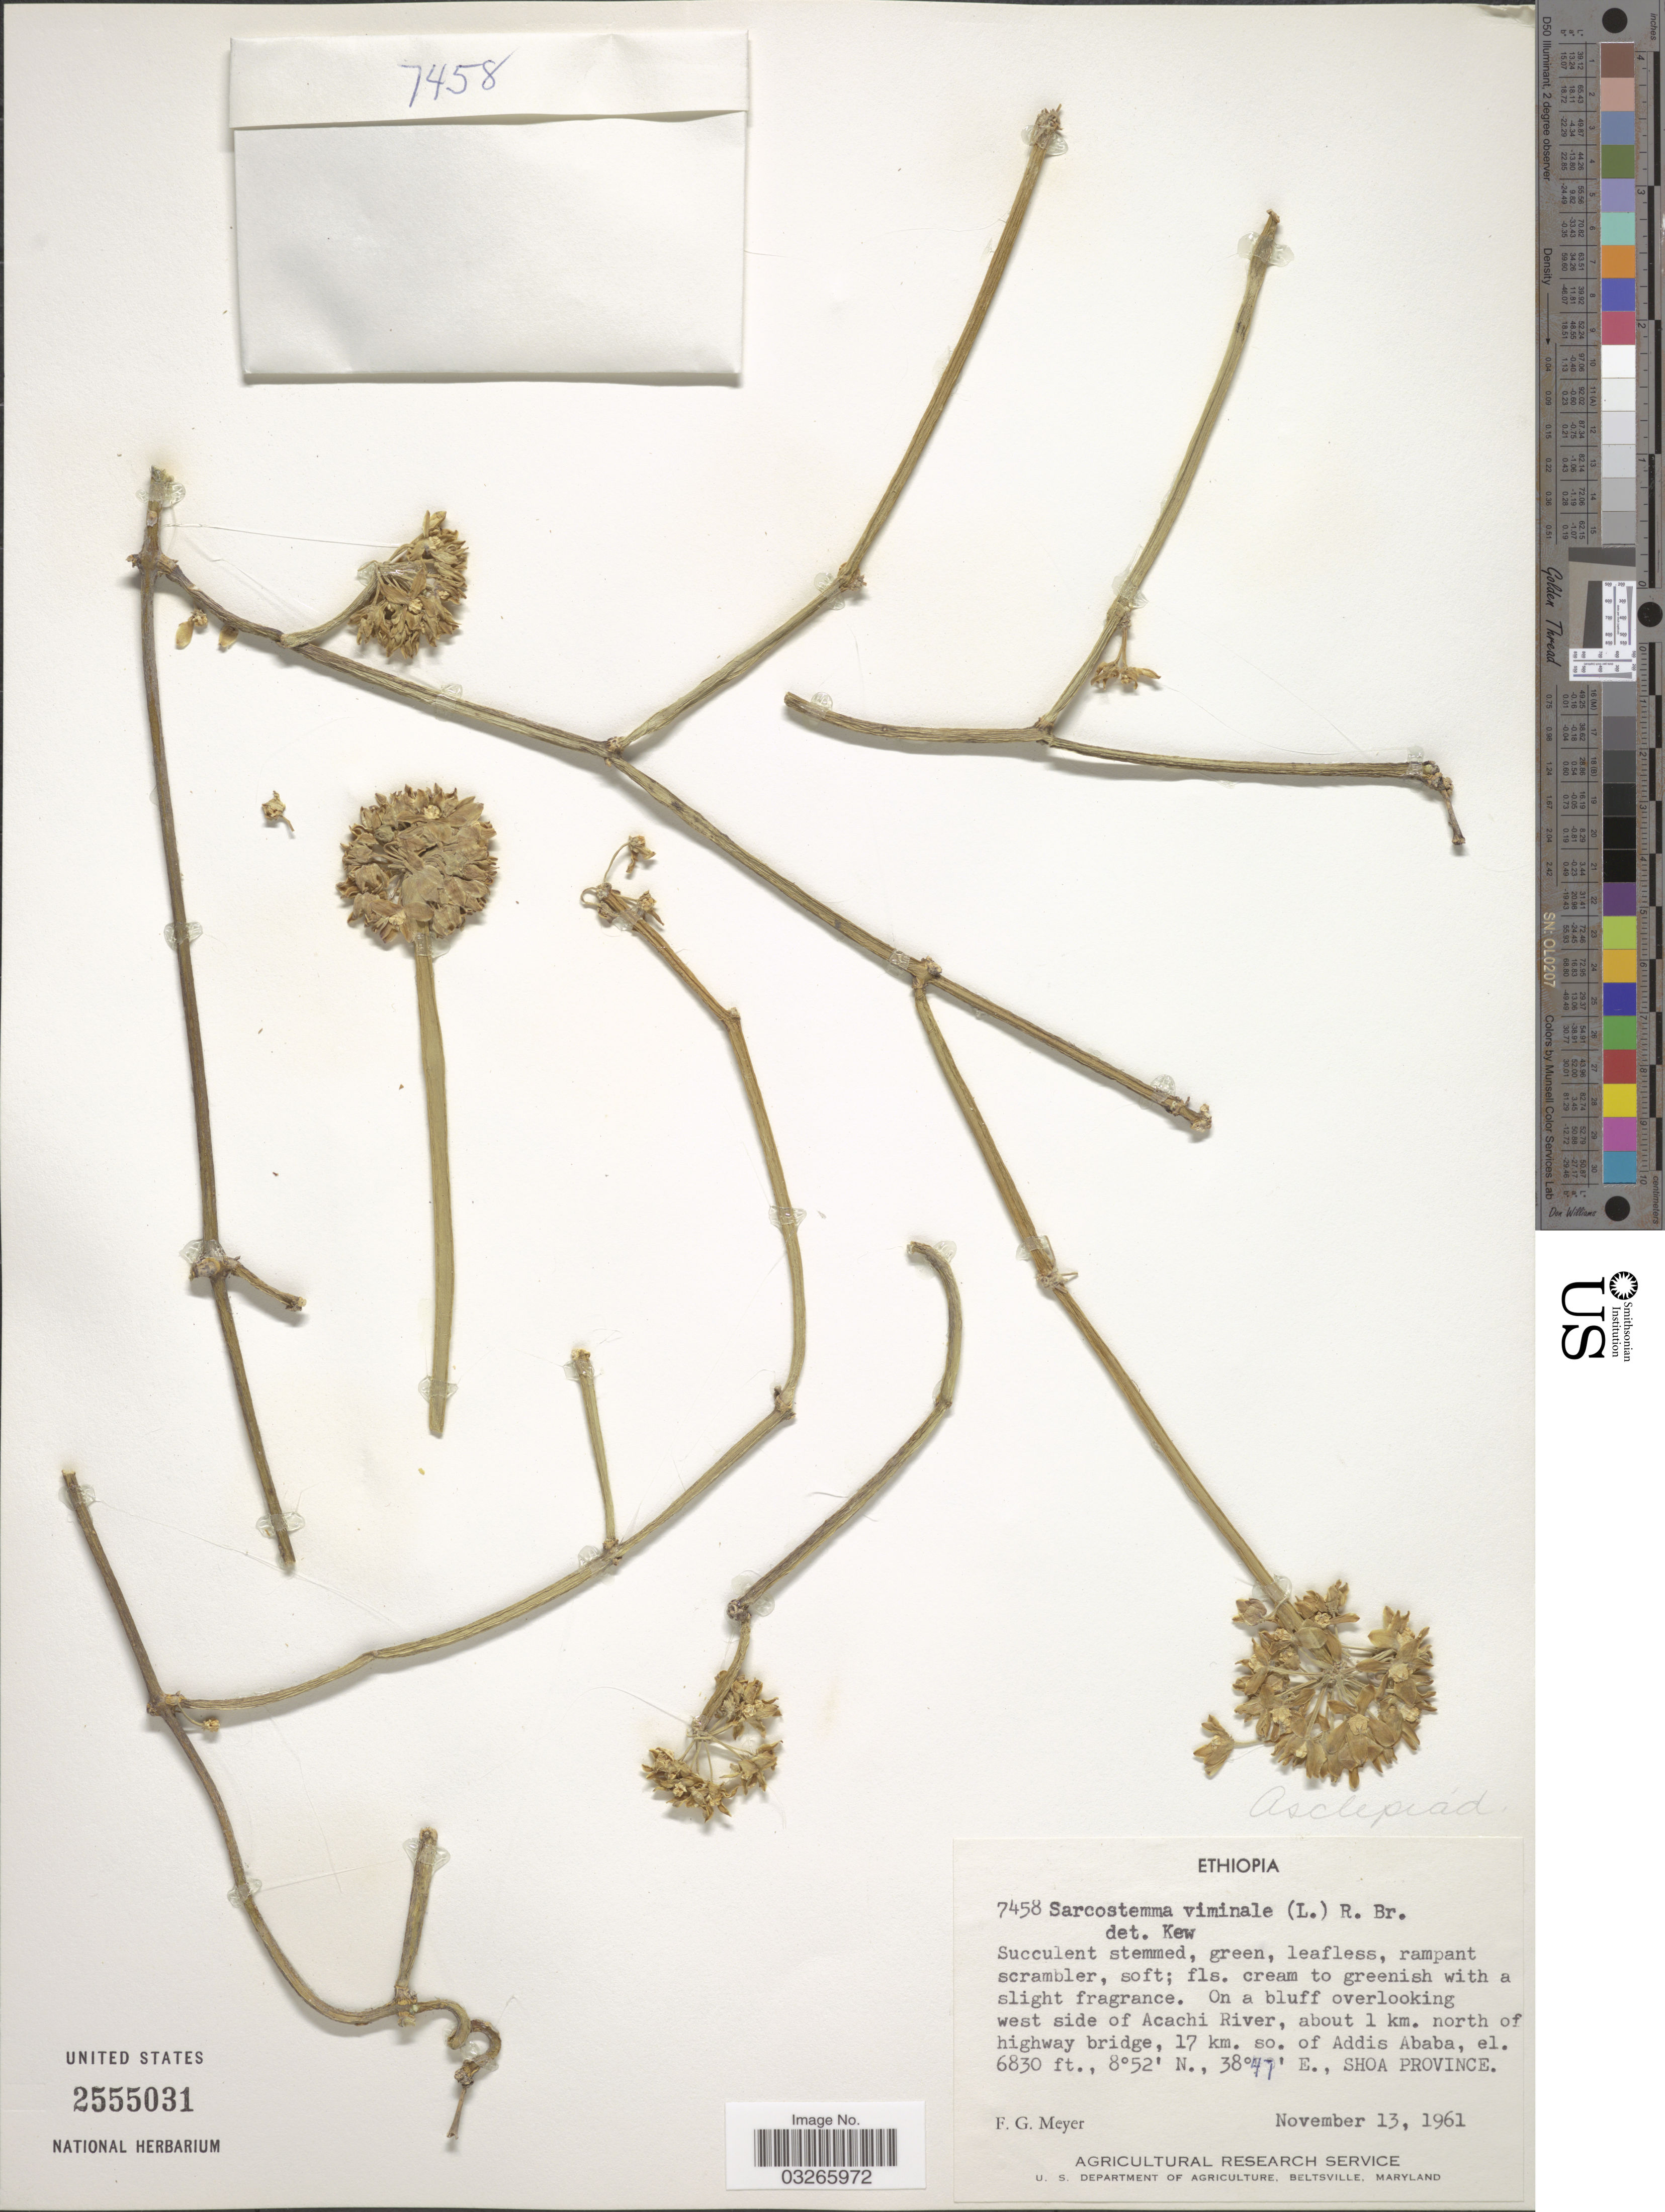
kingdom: Plantae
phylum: Tracheophyta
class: Magnoliopsida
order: Gentianales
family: Apocynaceae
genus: Sarcostemma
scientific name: Sarcostemma viminale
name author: (Linn) R. Br.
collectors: F. G. Meyer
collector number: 7458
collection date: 1961-11-13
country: Ethiopia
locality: On a bluff overlooking west side of Acachi River, about 1 km. north of highway bridge, 17 km. so. of Addis Ababa, Shoa Province.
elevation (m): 2082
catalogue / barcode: US 2555031